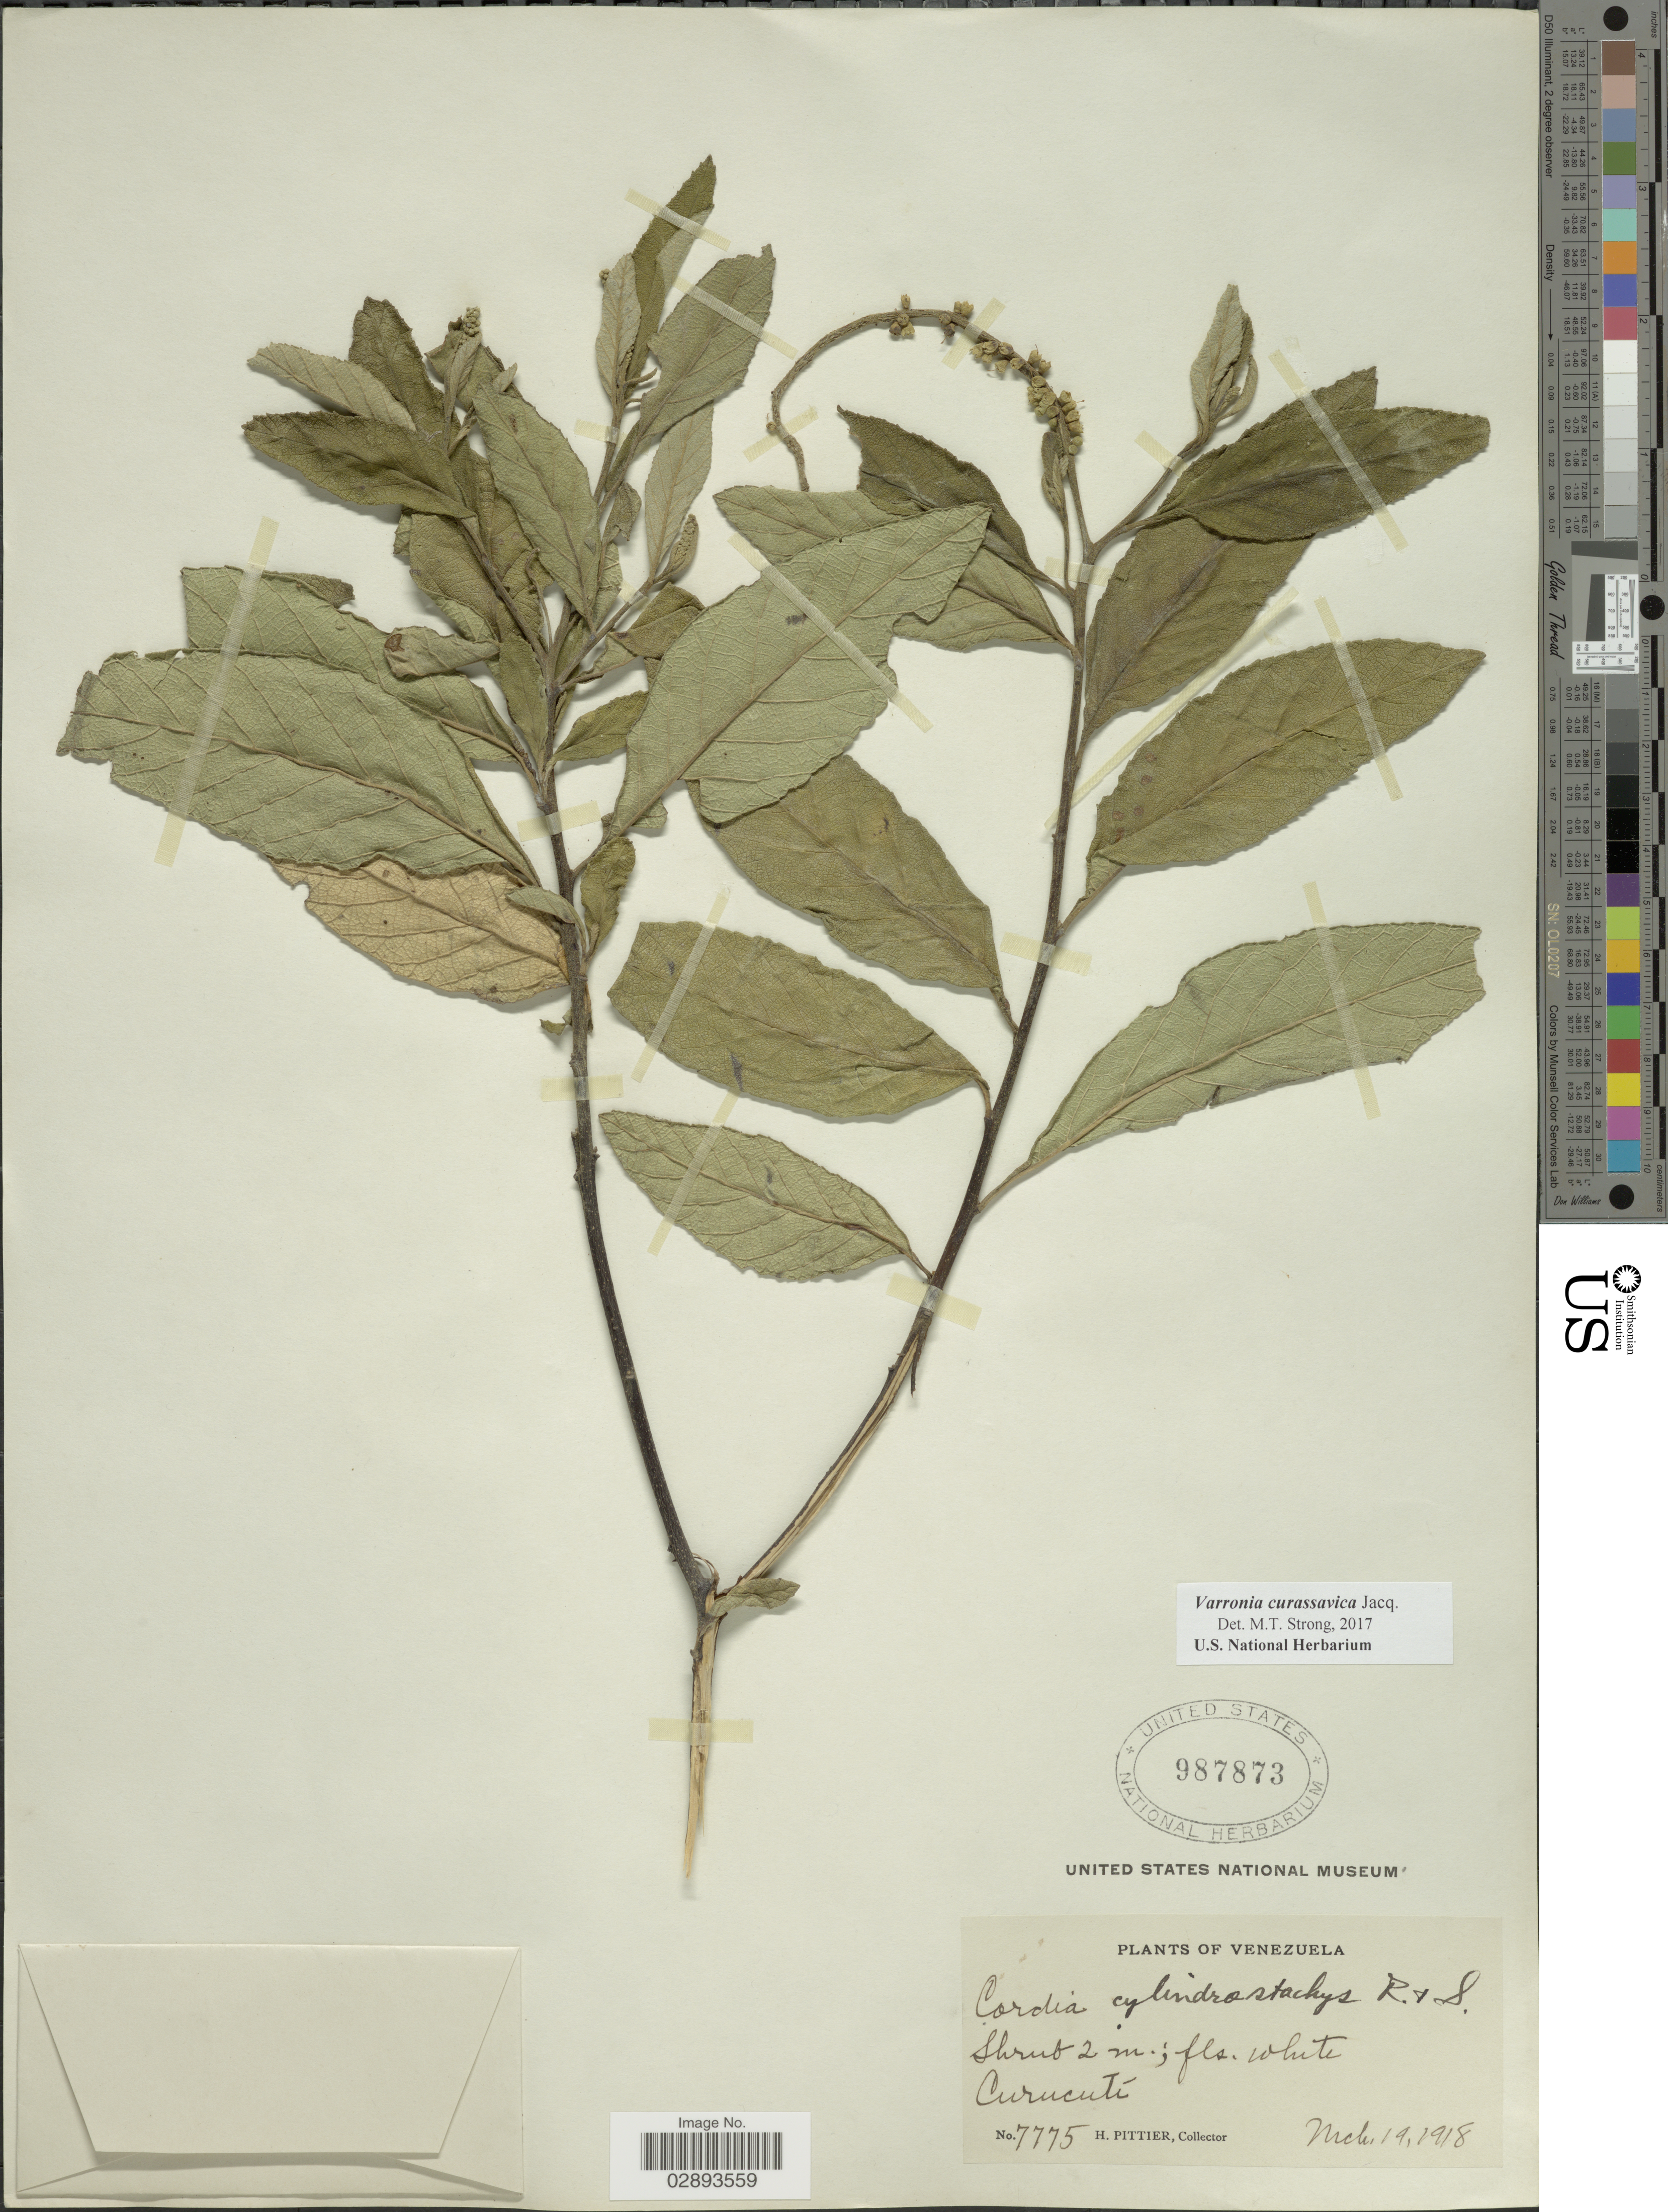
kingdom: Plantae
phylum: Tracheophyta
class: Magnoliopsida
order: Boraginales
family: Cordiaceae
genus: Varronia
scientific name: Varronia curassavica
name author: Jacq.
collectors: H. F. Pittier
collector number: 7775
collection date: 1918-03-19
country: Venezuela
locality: Curucutí.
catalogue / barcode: US 987873